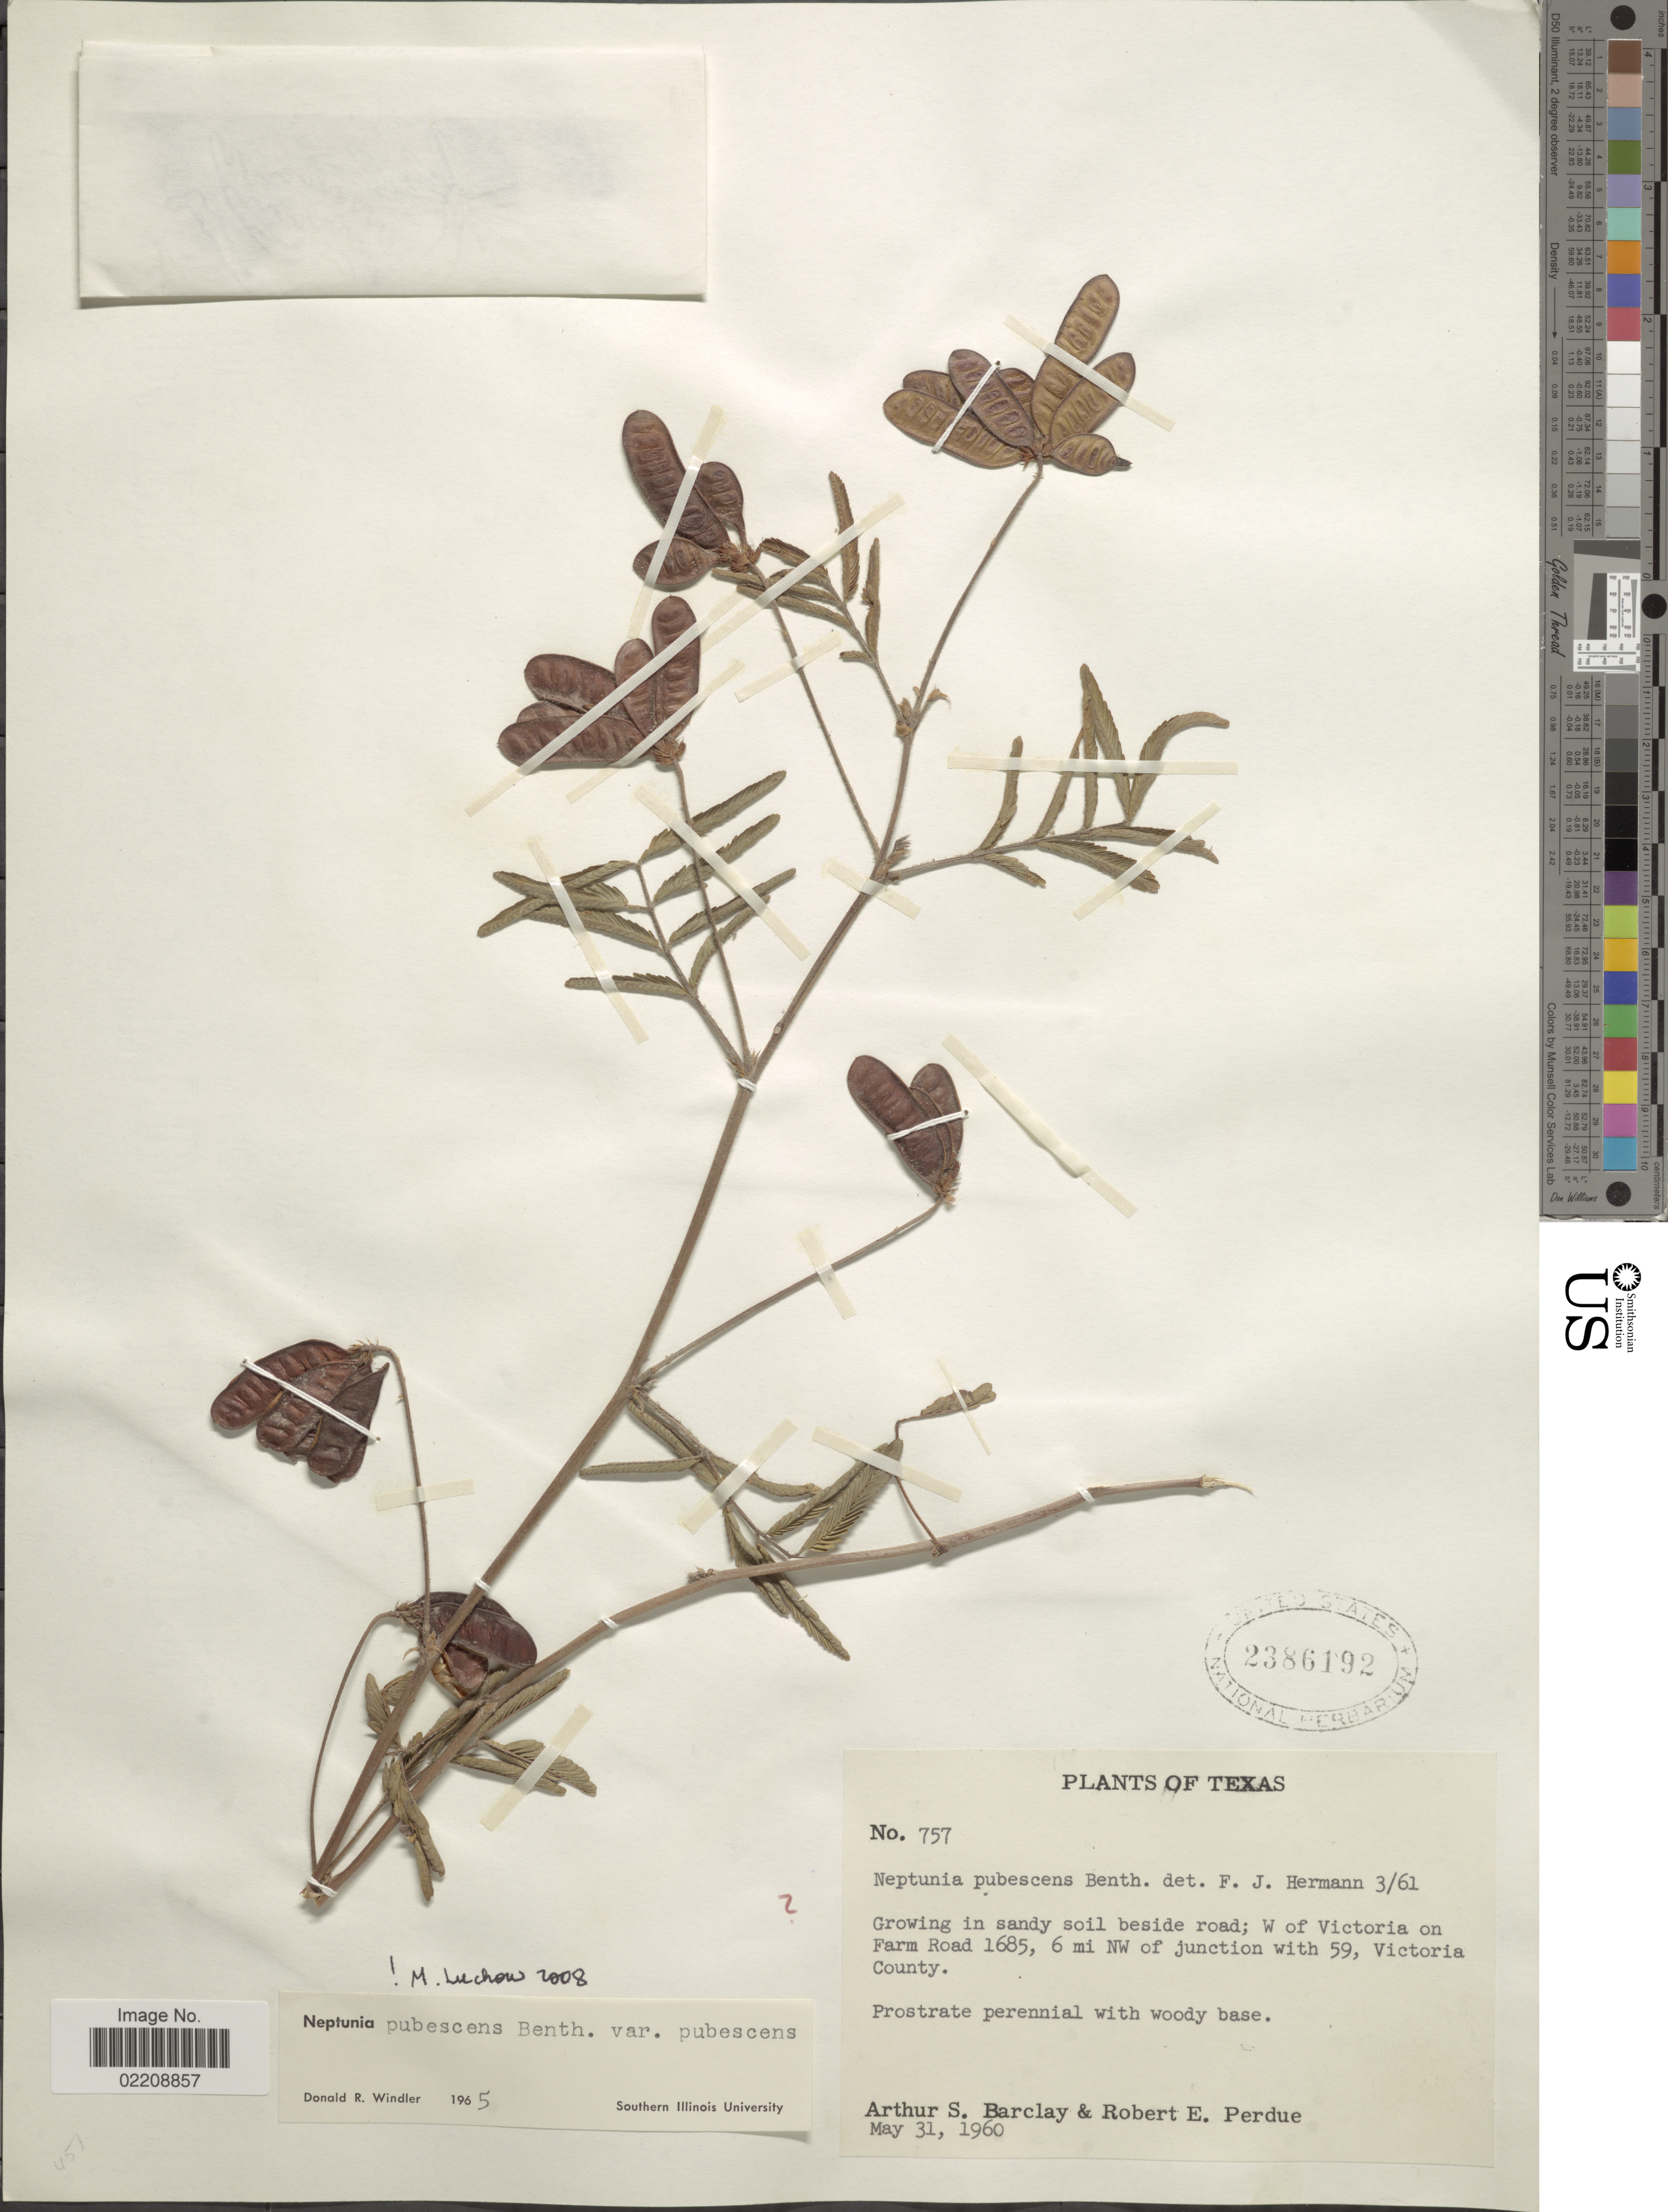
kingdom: Plantae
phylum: Tracheophyta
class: Magnoliopsida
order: Fabales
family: Fabaceae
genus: Neptunia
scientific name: Neptunia pubescens var. pubescens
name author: Benth.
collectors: A. S. Barclay & R. E. Perdue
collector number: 757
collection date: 1960-05-31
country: United States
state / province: Texas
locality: W of Victoria on Farm Road 1685, 6 mi NW of junction with 59, Victoria County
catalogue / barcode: US 2386192